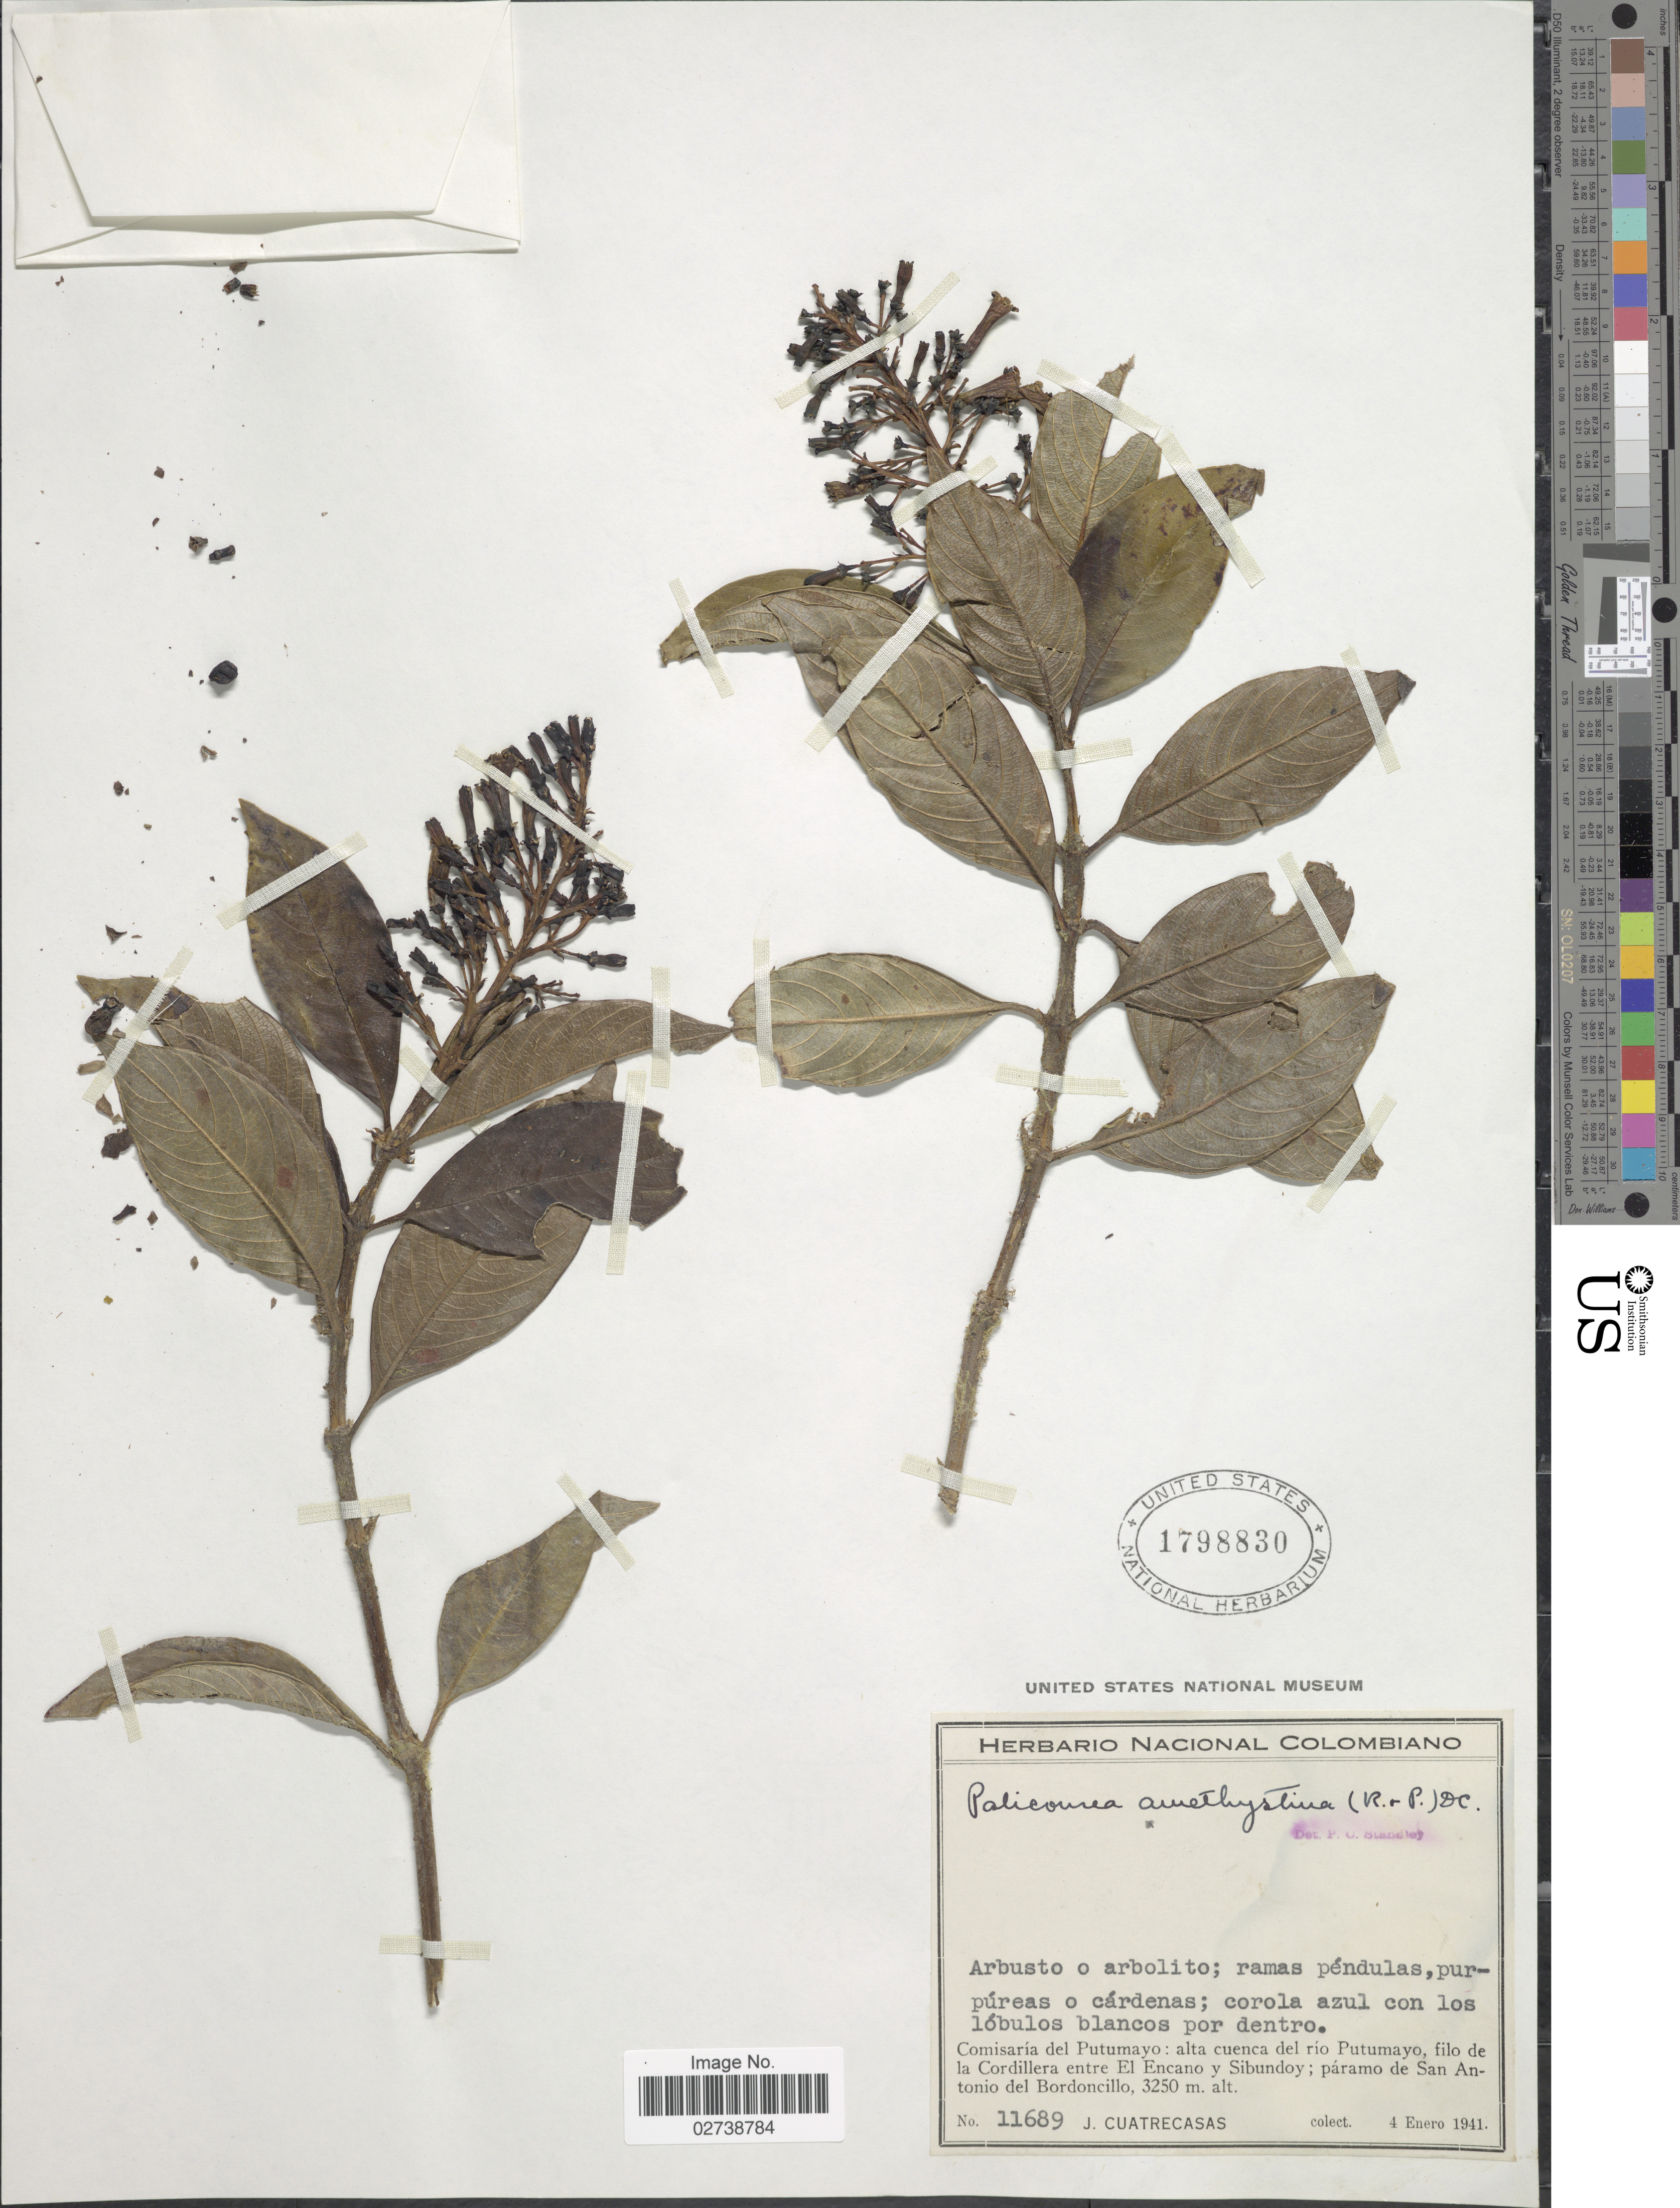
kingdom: Plantae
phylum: Tracheophyta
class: Magnoliopsida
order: Gentianales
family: Rubiaceae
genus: Palicourea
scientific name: Palicourea amethystina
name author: (Ruiz & Pav.) DC.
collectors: J. Cuatrecasas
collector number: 11689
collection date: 1941-01-04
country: Colombia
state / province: Putumayo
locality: Comisaría del Putumayo: alta cuenca del río Putumayo, filo de la Cordillera entre El Encano y Sibundoy; páramo de San Antonio del Bordoncillo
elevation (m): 3250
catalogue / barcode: US 1798830